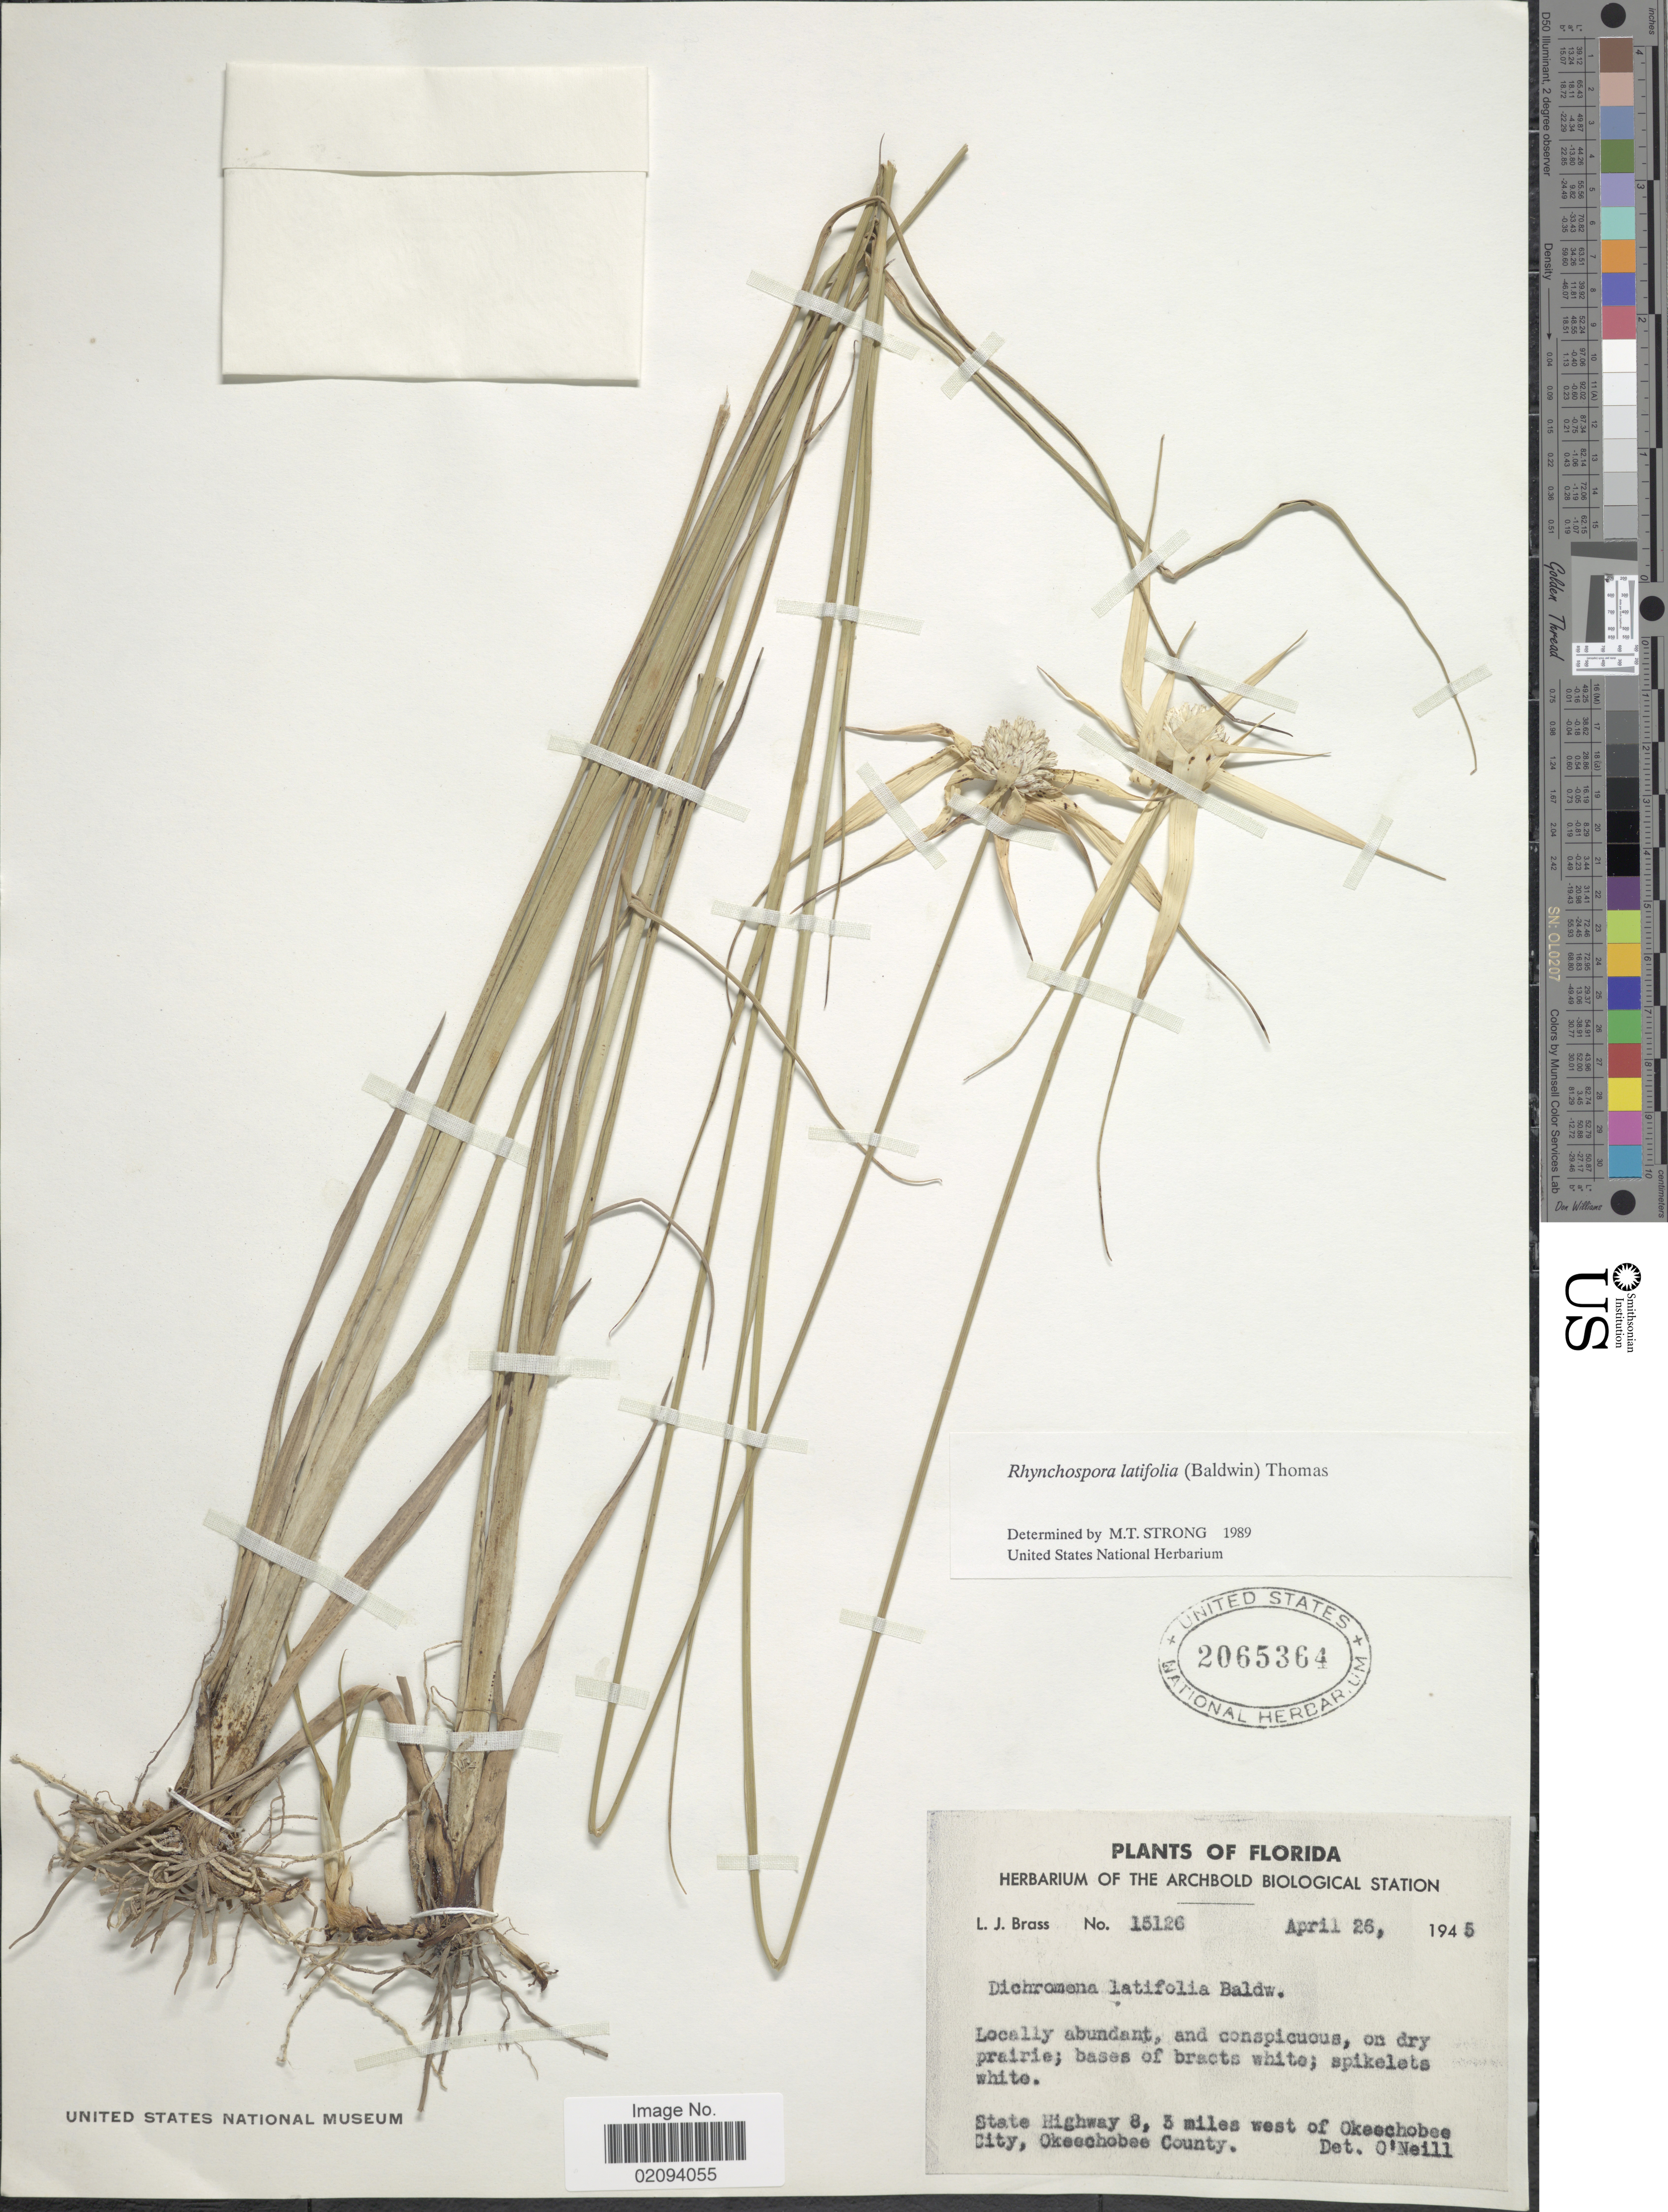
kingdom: Plantae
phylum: Tracheophyta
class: Liliopsida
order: Poales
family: Cyperaceae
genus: Rhynchospora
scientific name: Rhynchospora latifolia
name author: (Baldwin ex Elliott) W.W. Thomas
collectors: L. J. Brass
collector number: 15126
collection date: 1945-04-26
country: United States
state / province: Florida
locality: State Highway 8, 3 miles west of Okeechobee City, Okeechobee County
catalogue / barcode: US 2065364